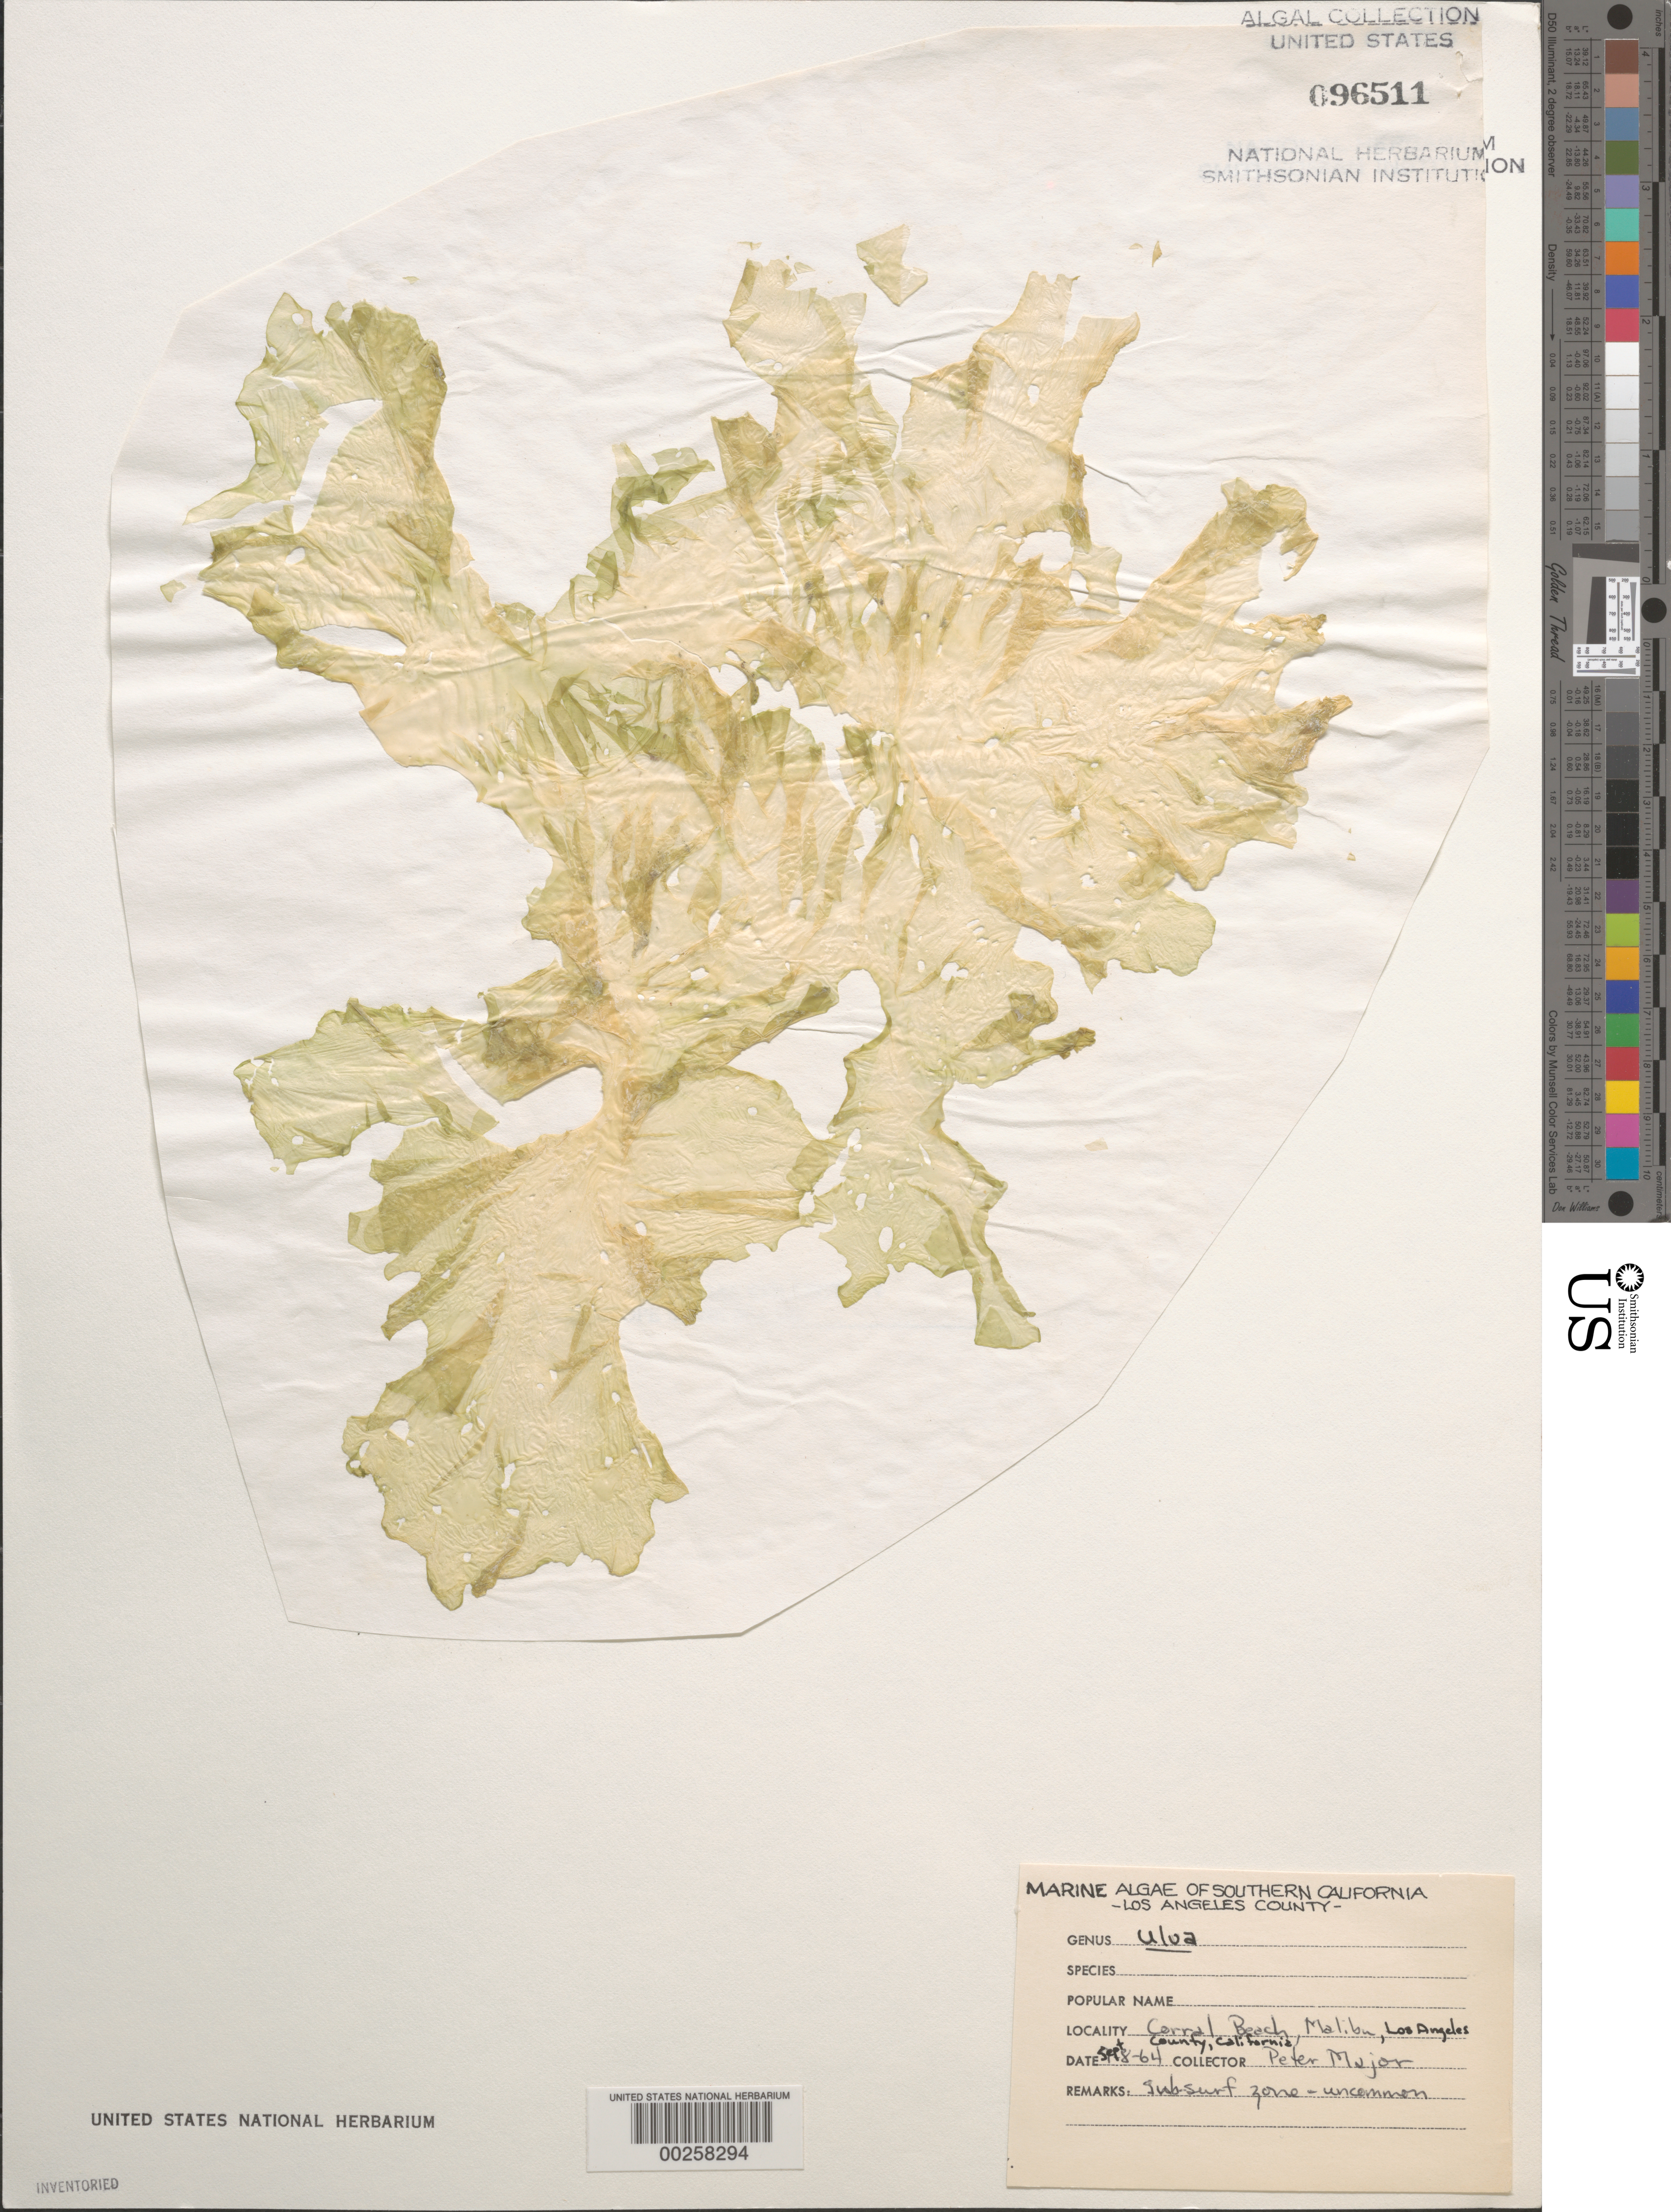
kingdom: Plantae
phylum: Chlorophyta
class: Ulvophyceae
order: Ulvales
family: Ulvaceae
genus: Ulva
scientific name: Ulva sp.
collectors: P. Major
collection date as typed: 08 Sep 1964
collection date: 1964-09-08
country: United States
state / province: California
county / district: Los Angeles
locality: Corral Beach, Malibu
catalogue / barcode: US 96511